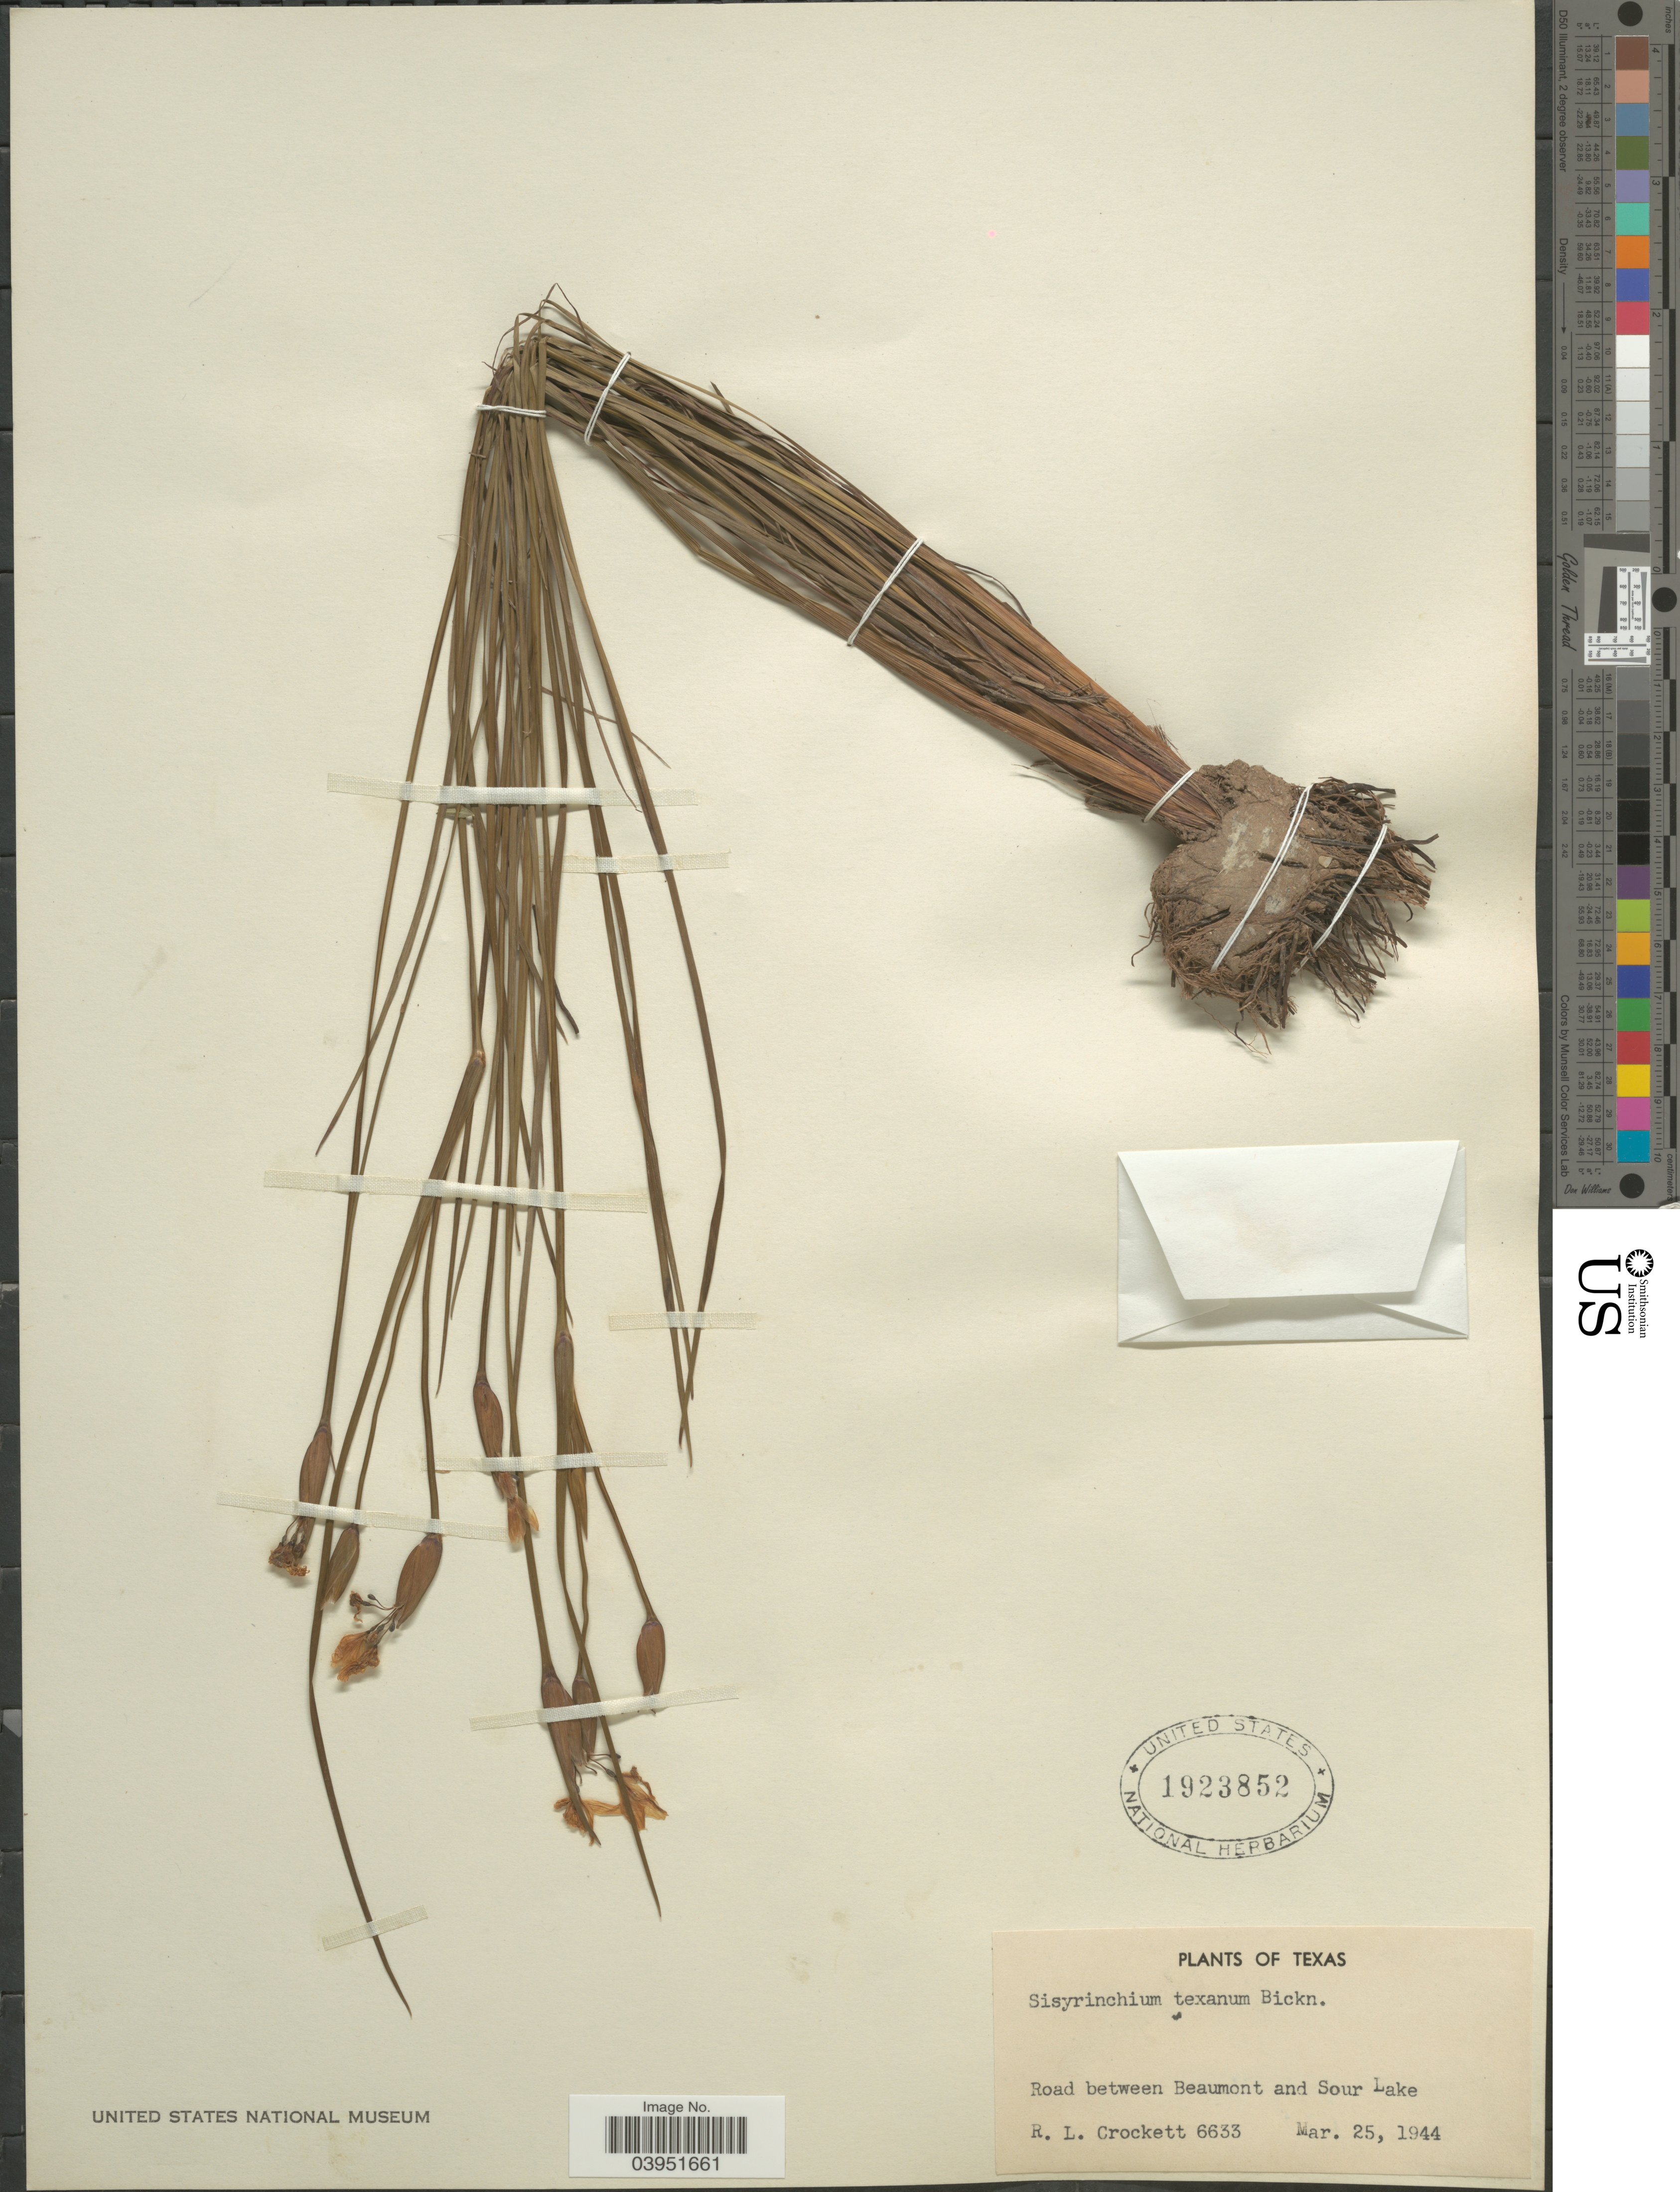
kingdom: Plantae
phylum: Tracheophyta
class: Liliopsida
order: Asparagales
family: Iridaceae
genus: Sisyrinchium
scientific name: Sisyrinchium texanum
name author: E.P. Bicknell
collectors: R. Crockett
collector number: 6633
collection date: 1944-03-25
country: United States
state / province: Texas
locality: Road between Beaumont and Sour Lake.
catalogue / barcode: US 1923852